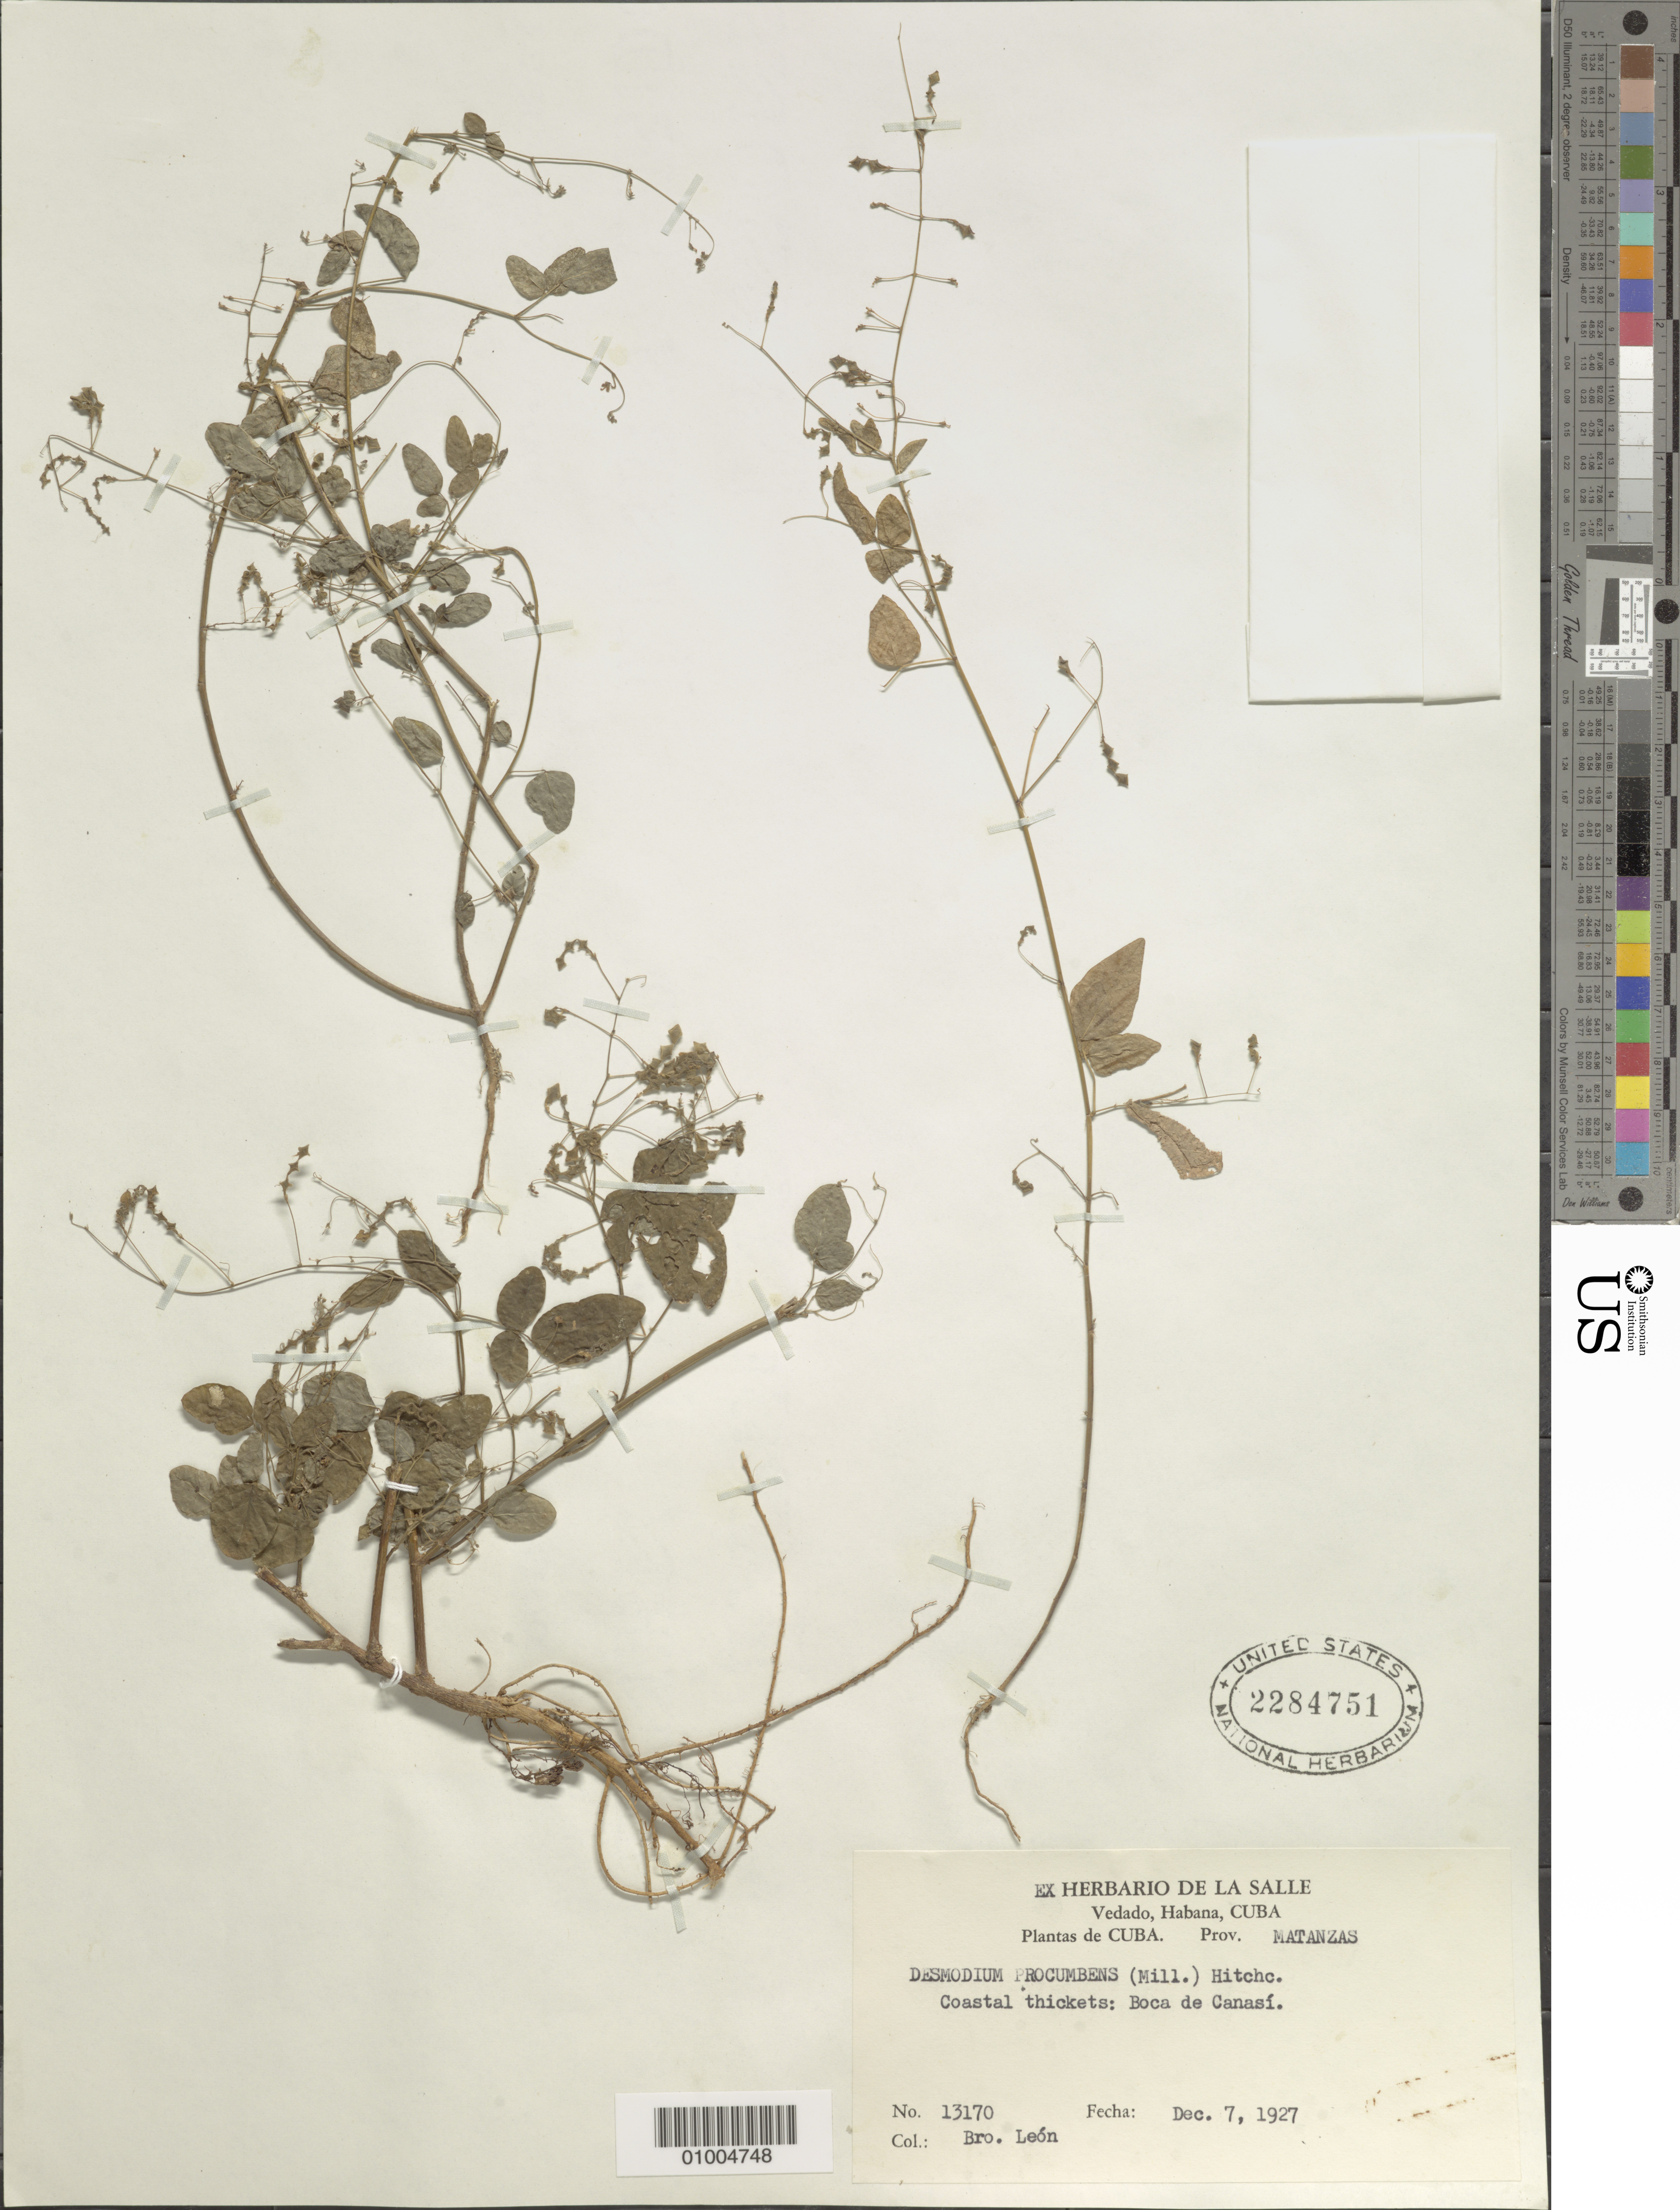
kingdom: Plantae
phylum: Tracheophyta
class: Magnoliopsida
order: Fabales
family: Fabaceae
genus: Desmodium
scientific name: Desmodium procumbens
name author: (Mill.) Hitchc.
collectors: Bro. León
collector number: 13170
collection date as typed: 07 Dec 1927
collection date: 1927-12-07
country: Cuba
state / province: Las Villas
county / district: Cienfuegos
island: Cuba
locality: Coastal thickets; Boca de Canasi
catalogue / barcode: US 2284751